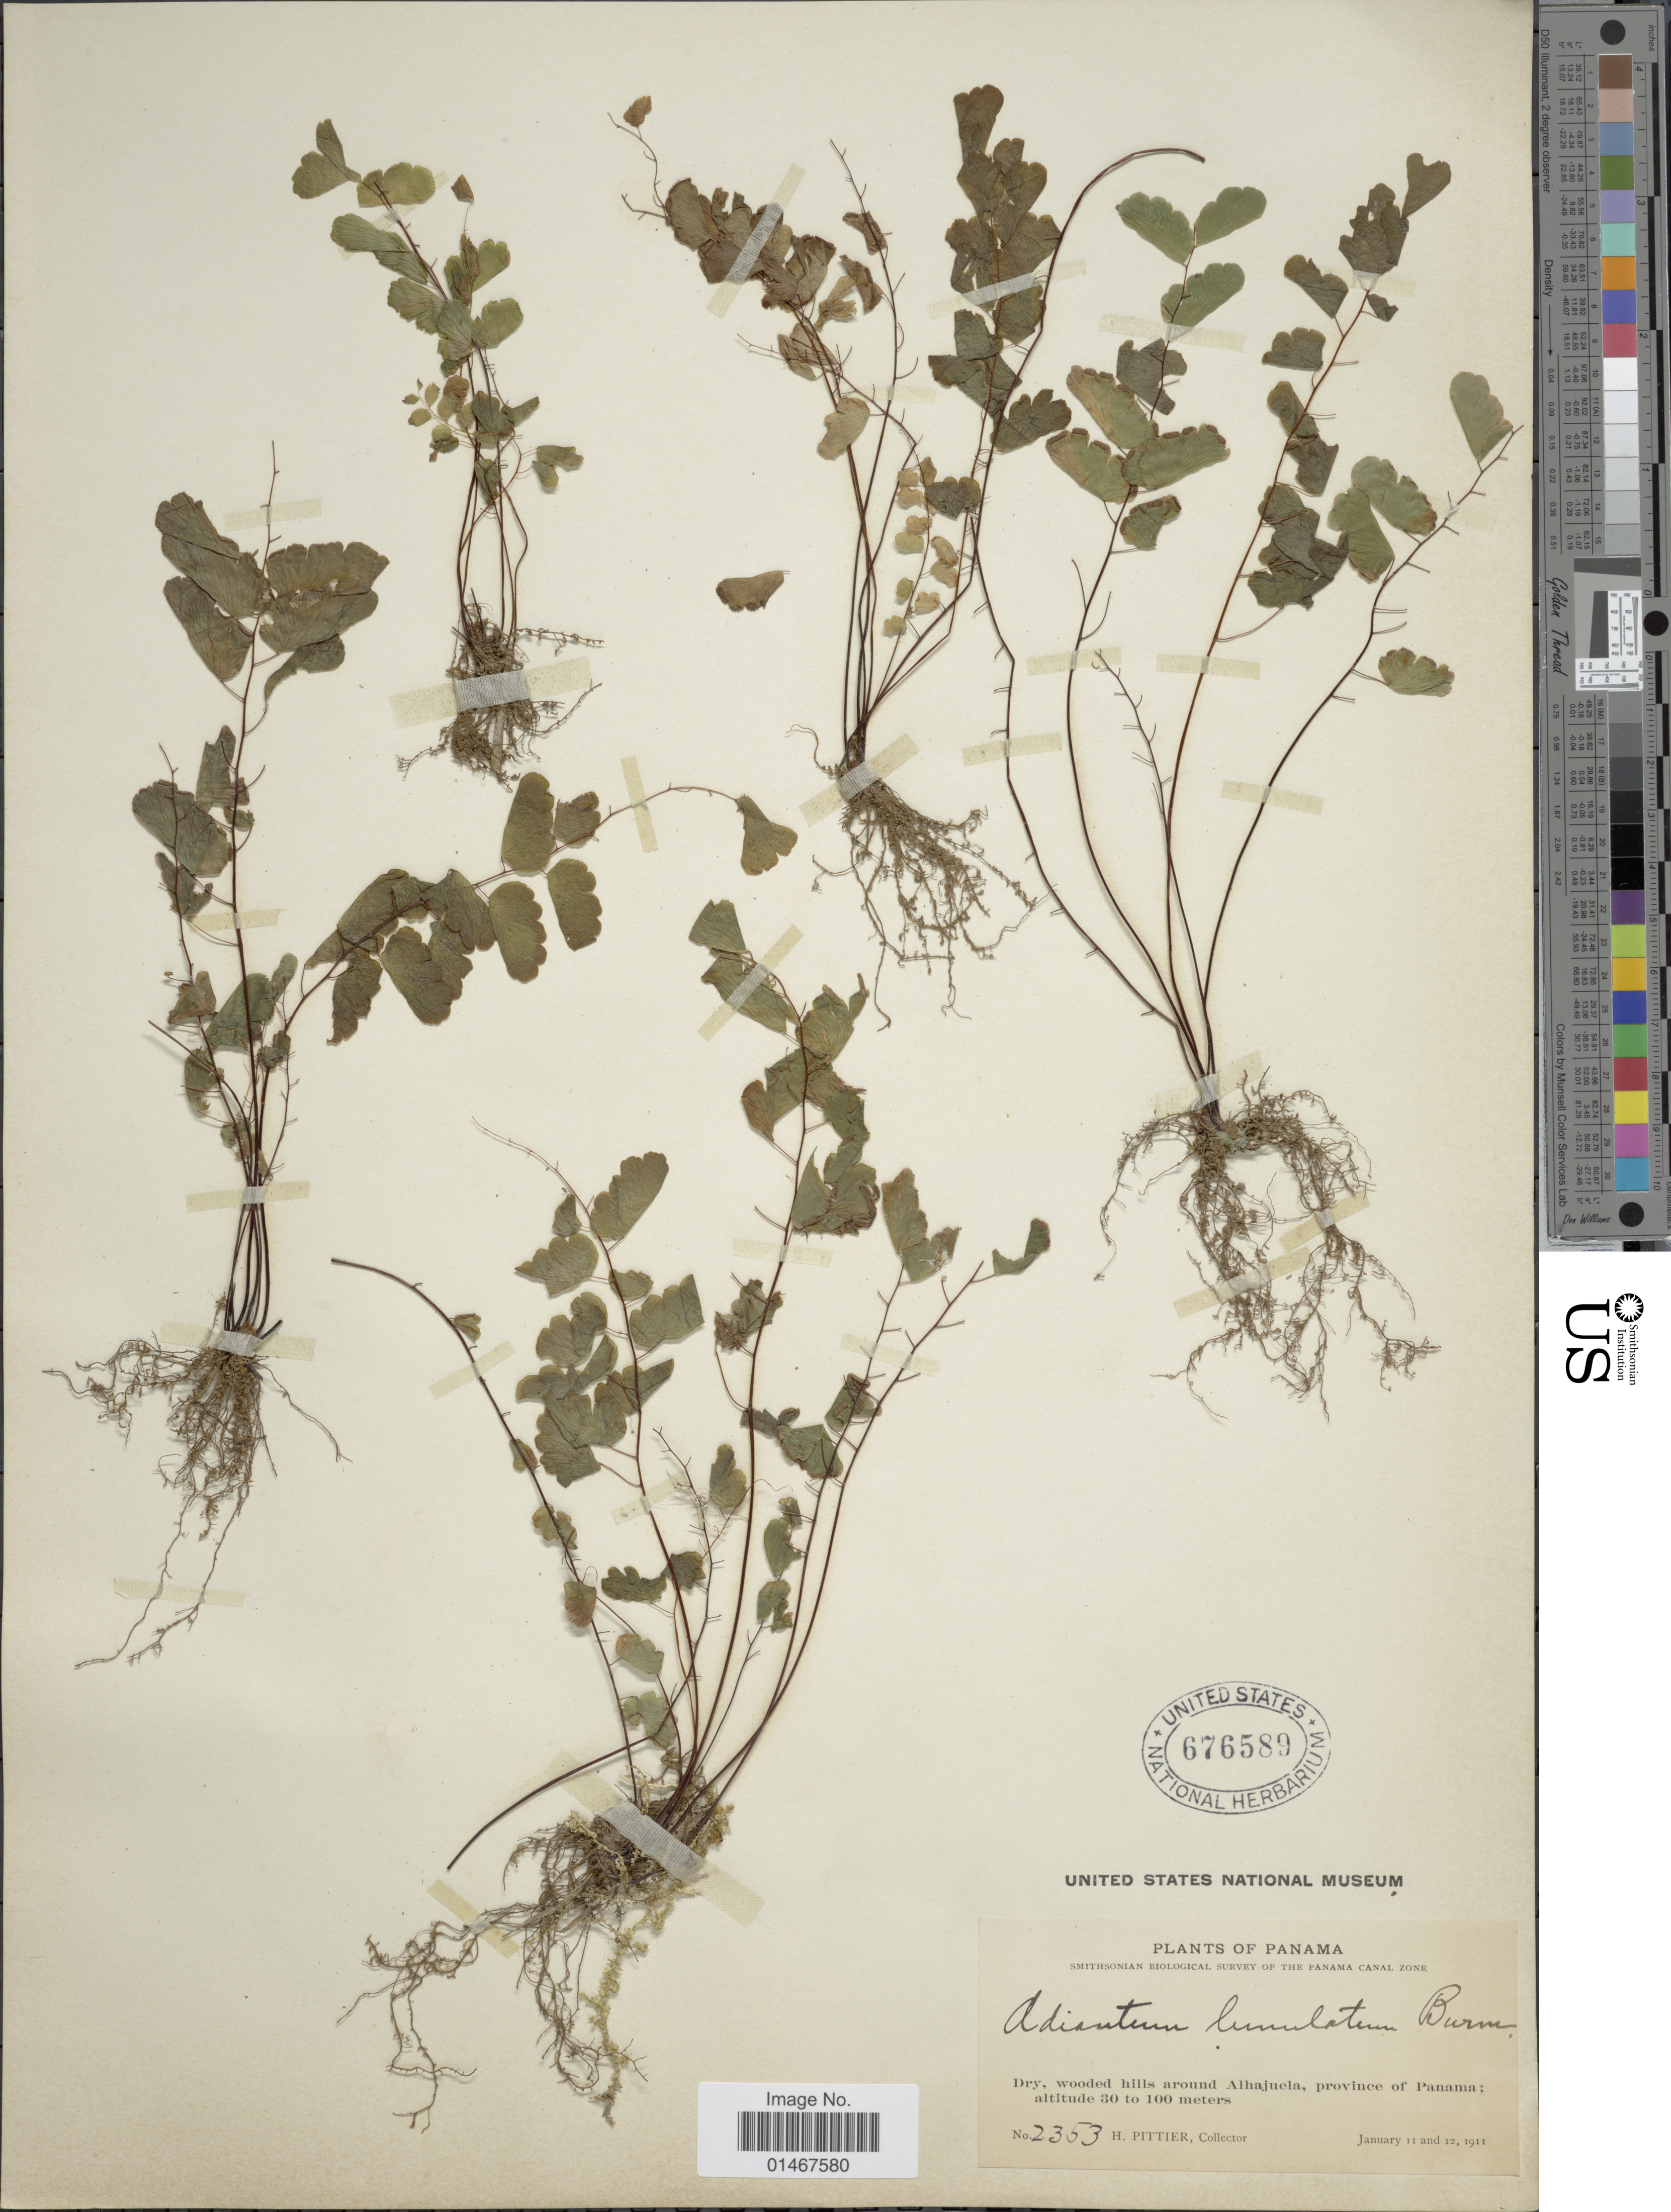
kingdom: Plantae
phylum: Tracheophyta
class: Polypodiopsida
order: Polypodiales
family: Pteridaceae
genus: Adiantum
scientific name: Adiantum philippense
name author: L.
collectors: H. F. Pittier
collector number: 2353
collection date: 1911-01-11/1911-01-12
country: Panama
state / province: Colón / Panamá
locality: Around Alhajuela, province of Panama.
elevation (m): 30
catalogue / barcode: US 676589